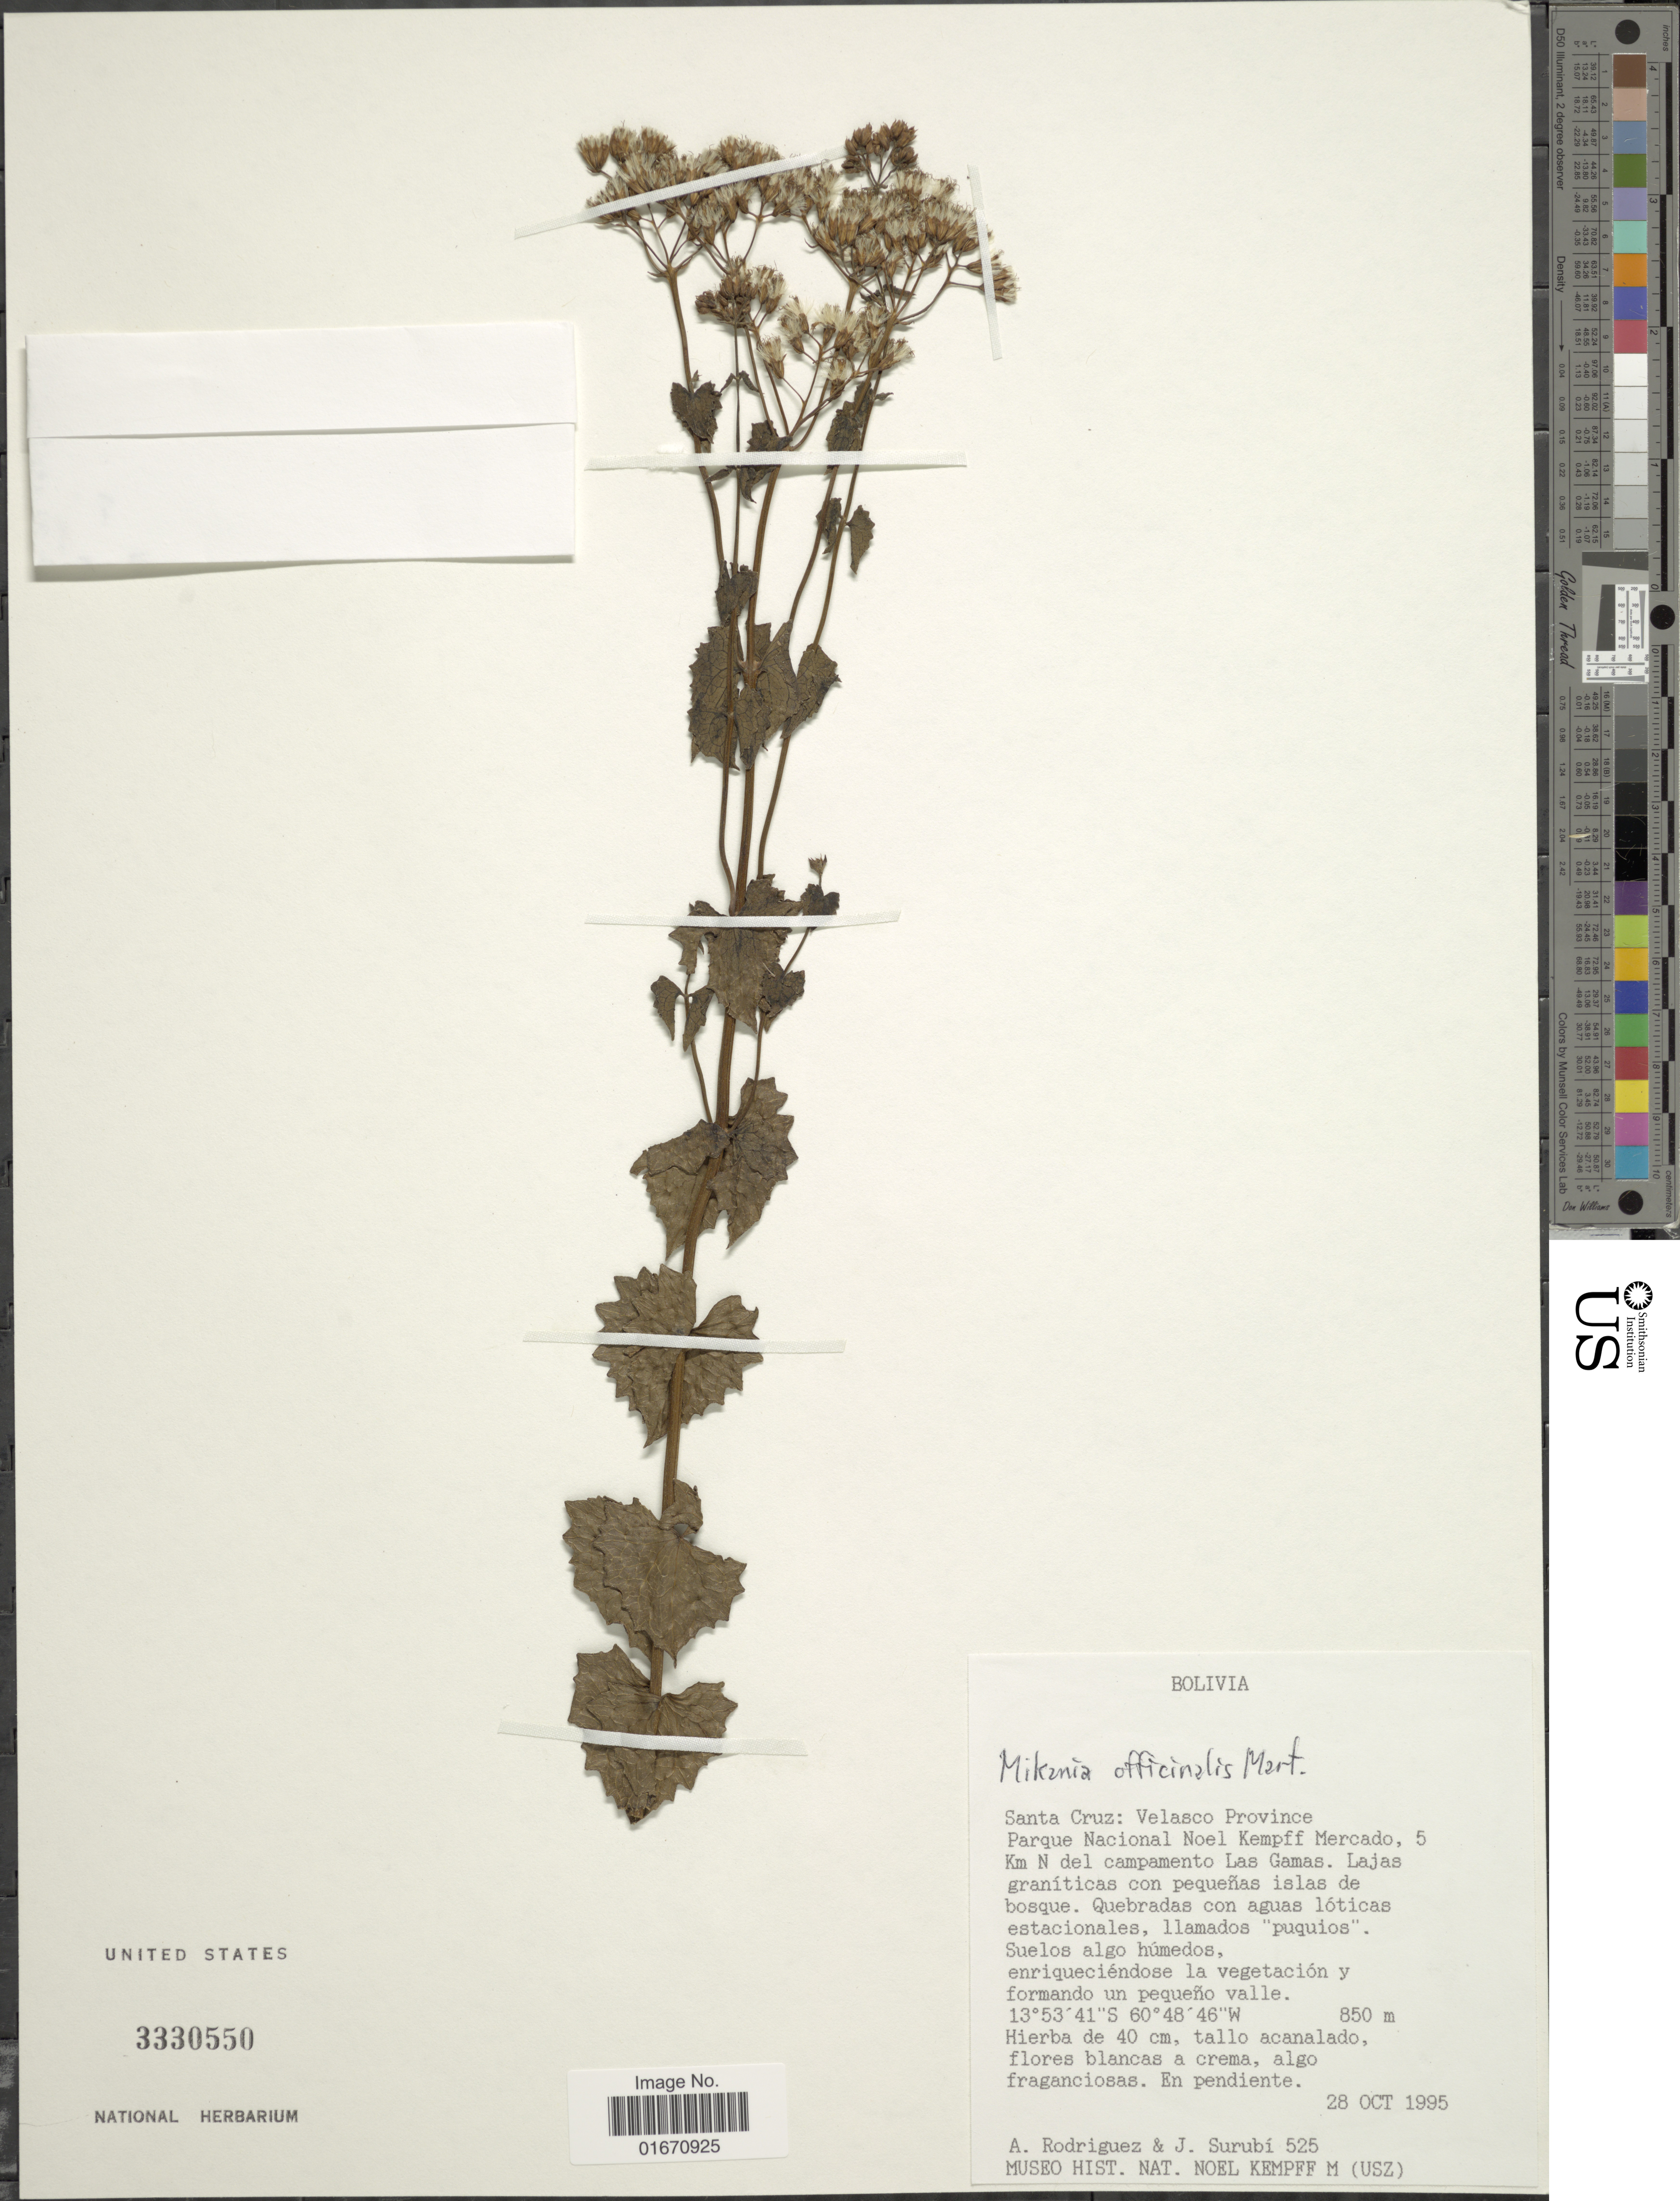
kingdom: Plantae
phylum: Tracheophyta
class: Magnoliopsida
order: Asterales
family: Asteraceae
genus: Mikania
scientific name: Mikania officinalis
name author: Mart.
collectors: A. Rodriguez & J. Surubí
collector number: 525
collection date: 1995-10-28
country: Bolivia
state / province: Santa Cruz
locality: Velasco Province, Parque Nacional Noel Kempff Mercado, 5 km N del campameto Las Gamas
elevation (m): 850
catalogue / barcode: US 3330550